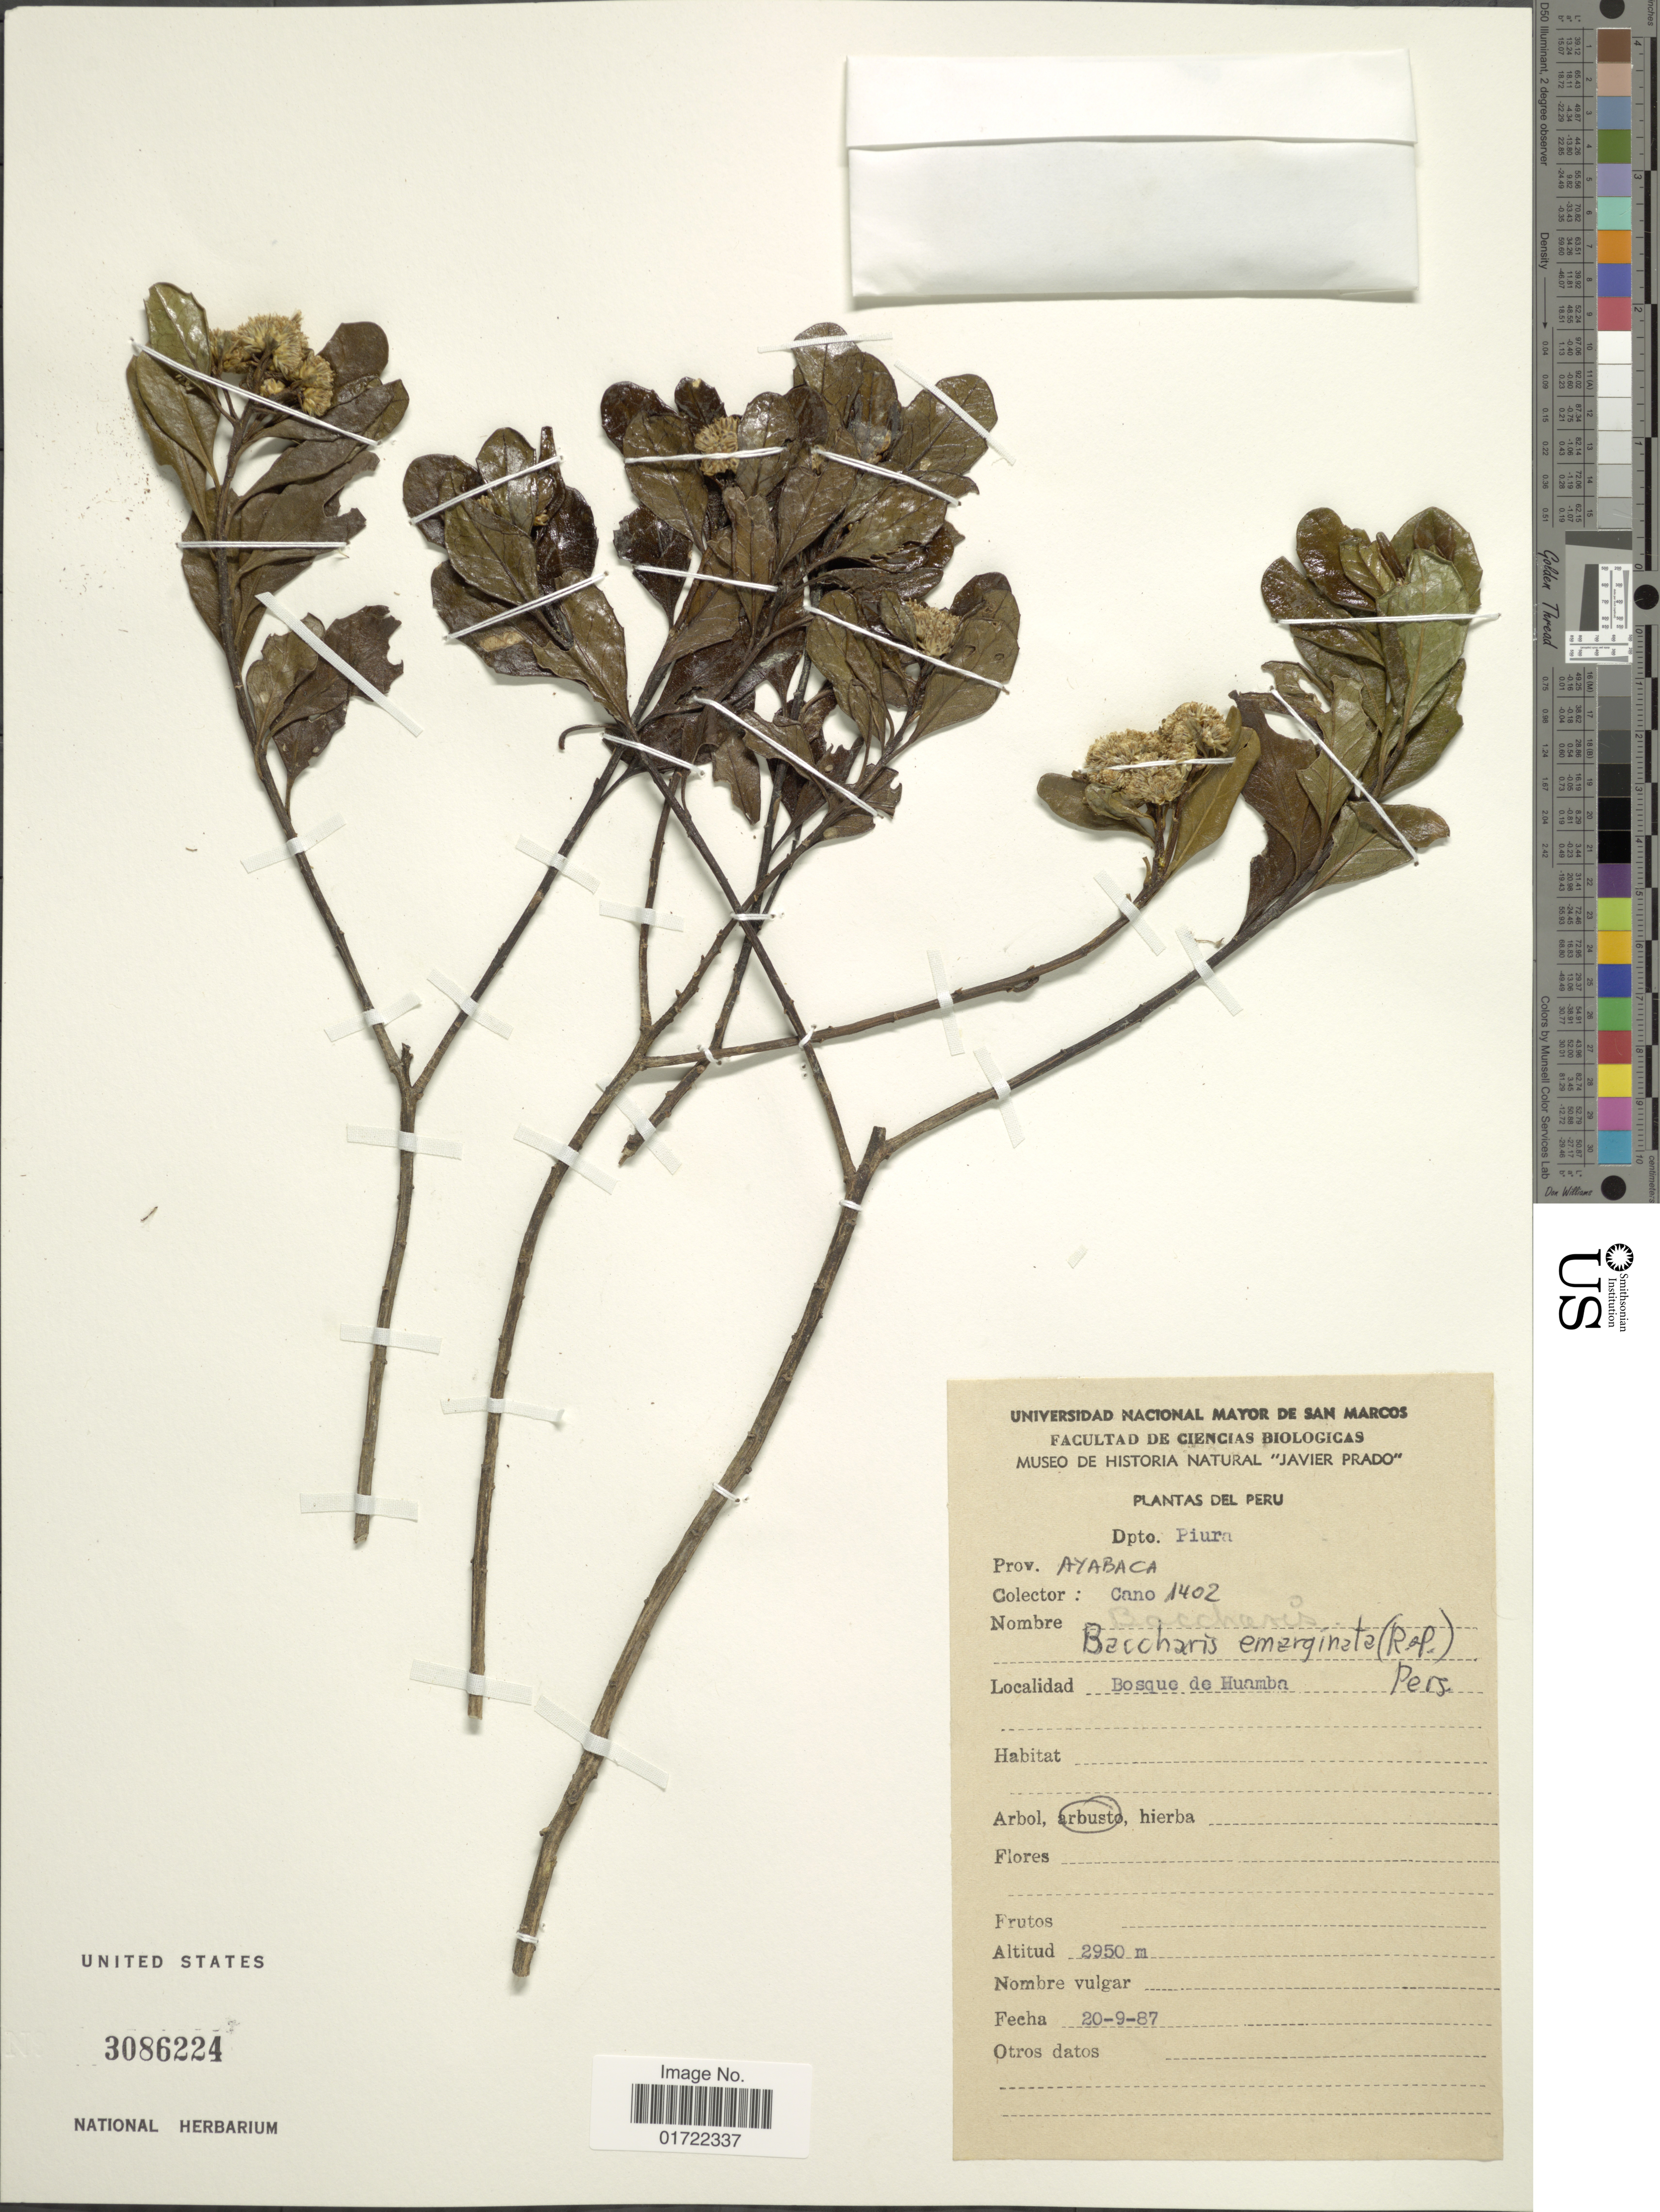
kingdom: Plantae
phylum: Tracheophyta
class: Magnoliopsida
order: Asterales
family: Asteraceae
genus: Baccharis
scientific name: Baccharis emarginata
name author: (Ruiz & Pav.) Pers.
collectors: A. Cano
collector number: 1402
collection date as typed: Transcribed d/m/y: 20/9/87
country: Peru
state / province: Piura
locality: Prov. Ayabaca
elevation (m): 2950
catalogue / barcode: US 3086224